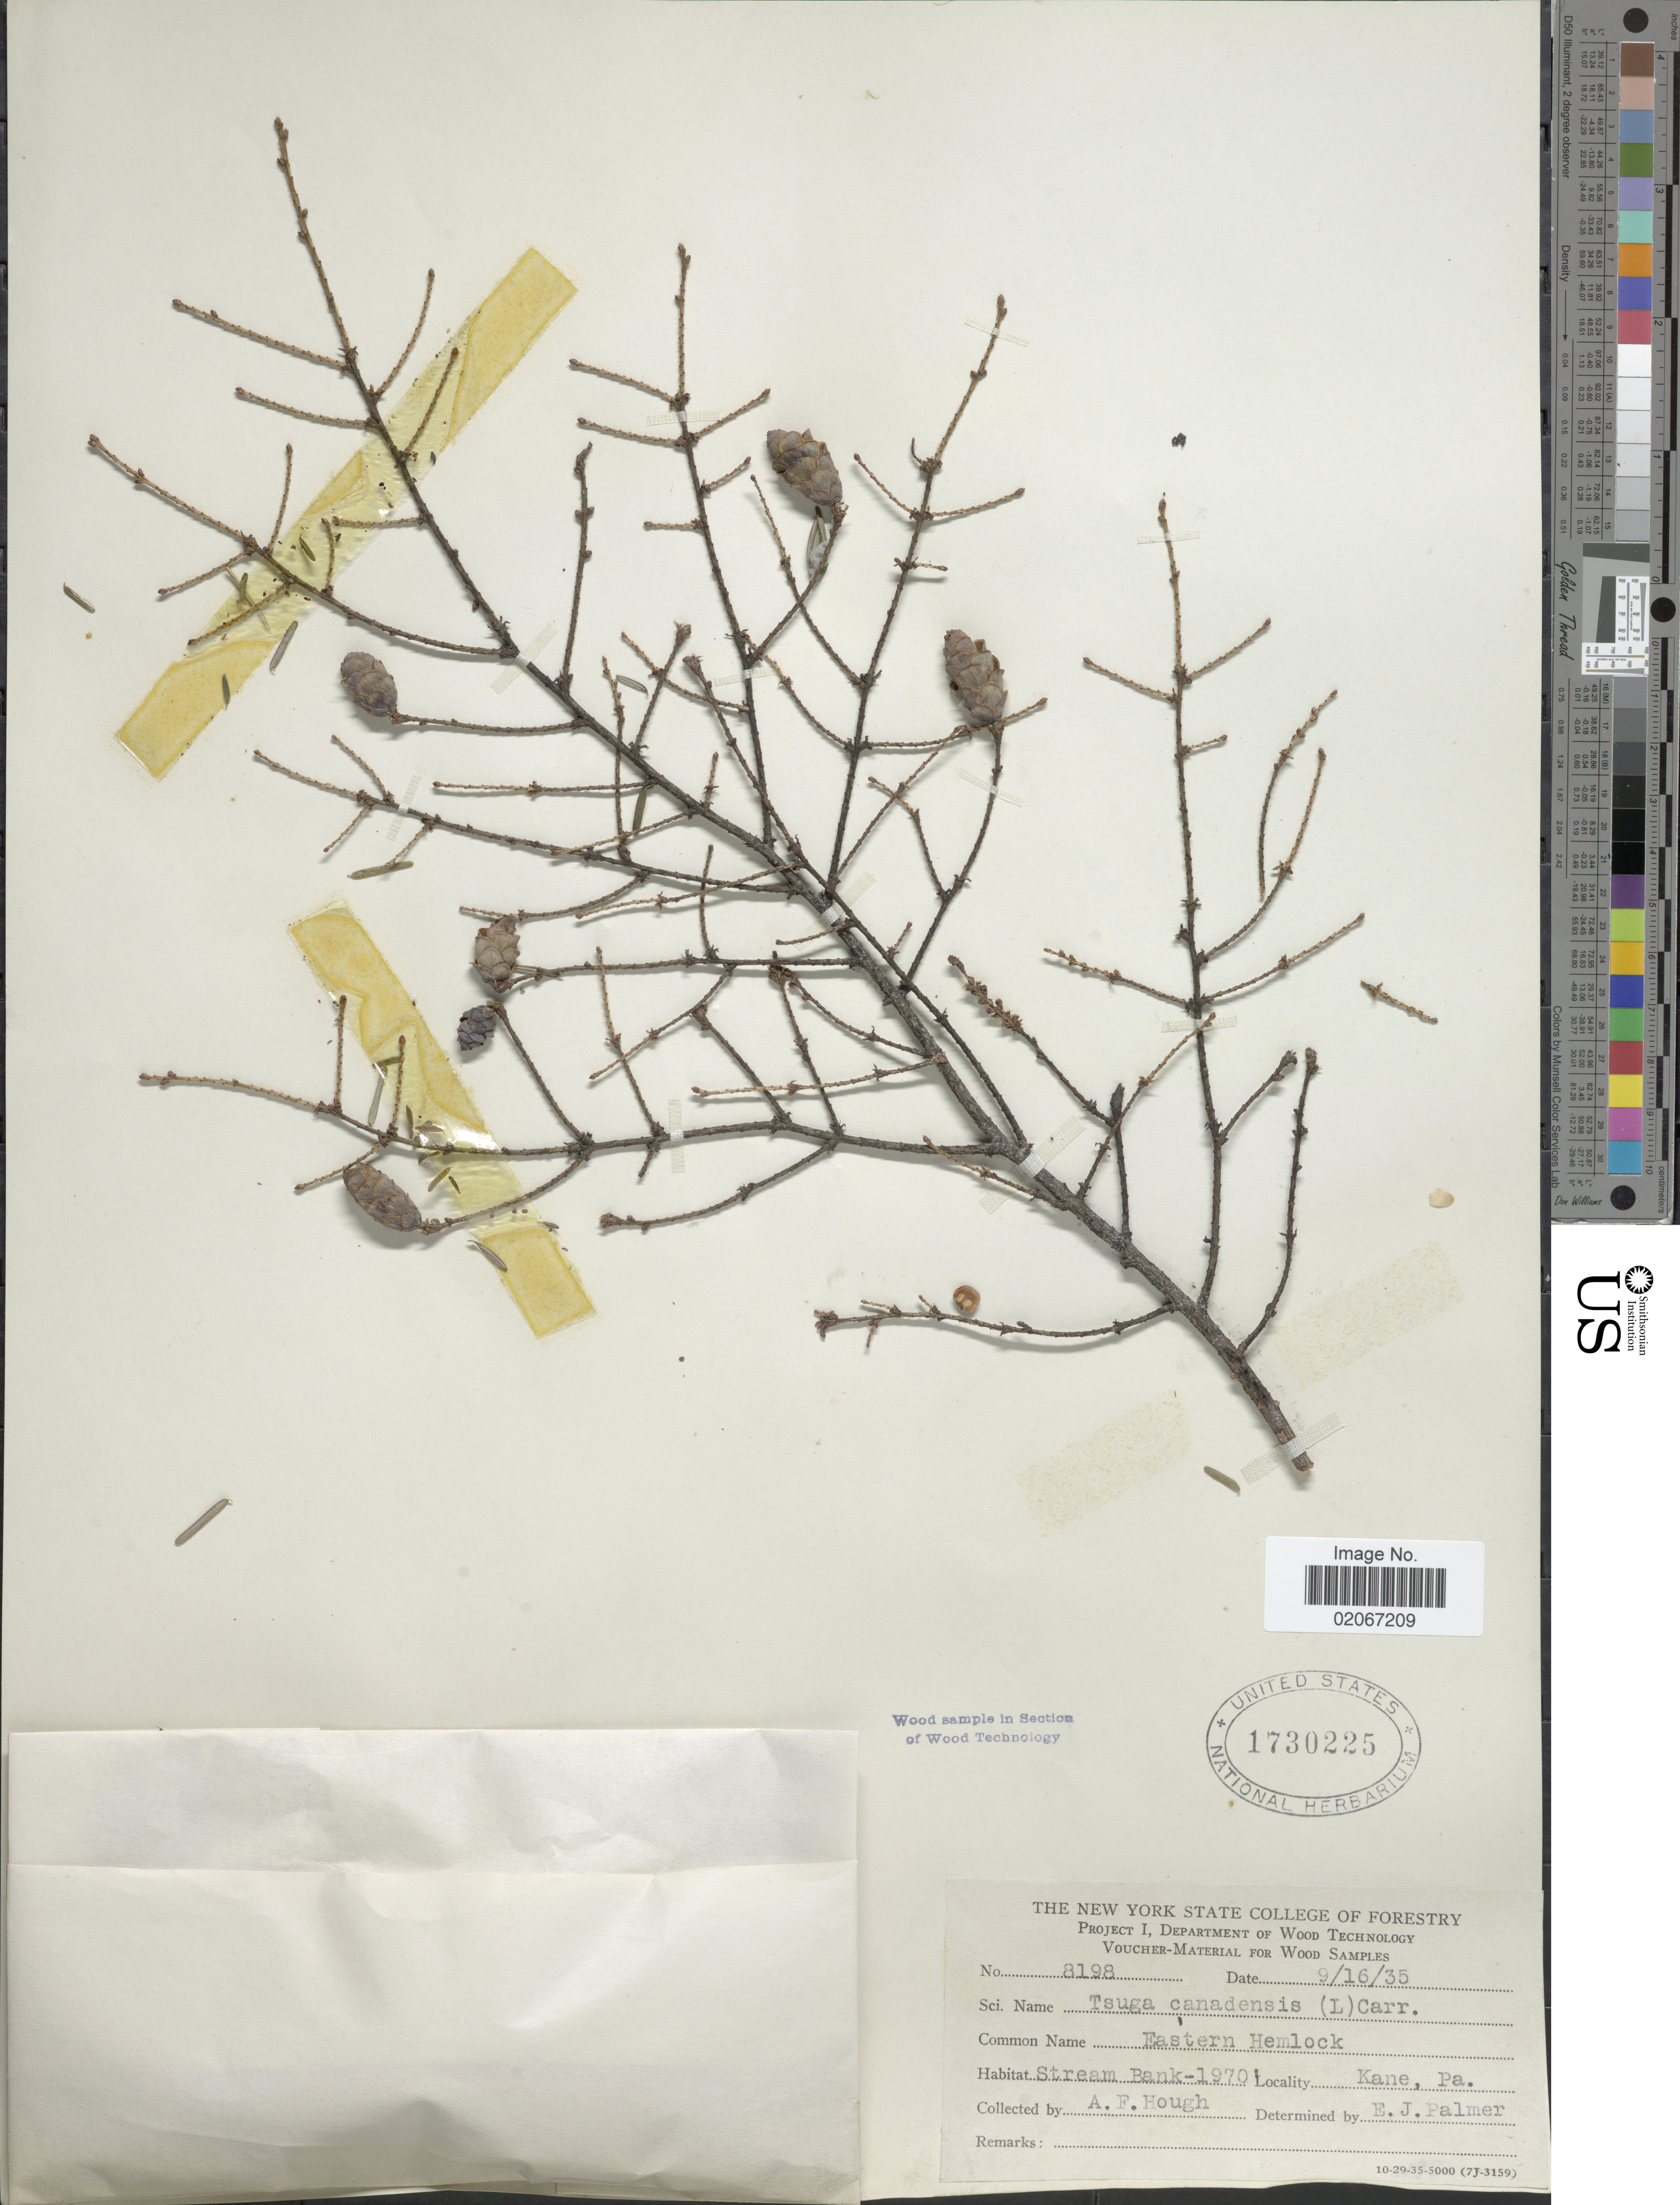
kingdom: Plantae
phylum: Tracheophyta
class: Pinopsida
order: Pinales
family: Pinaceae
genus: Tsuga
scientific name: Tsuga canadensis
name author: (L.) Carrière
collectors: A. F. Hough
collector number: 8198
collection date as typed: Transcribed d/m/y: 16/9/35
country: United States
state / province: Pennsylvania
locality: Kane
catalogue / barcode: US 1730225